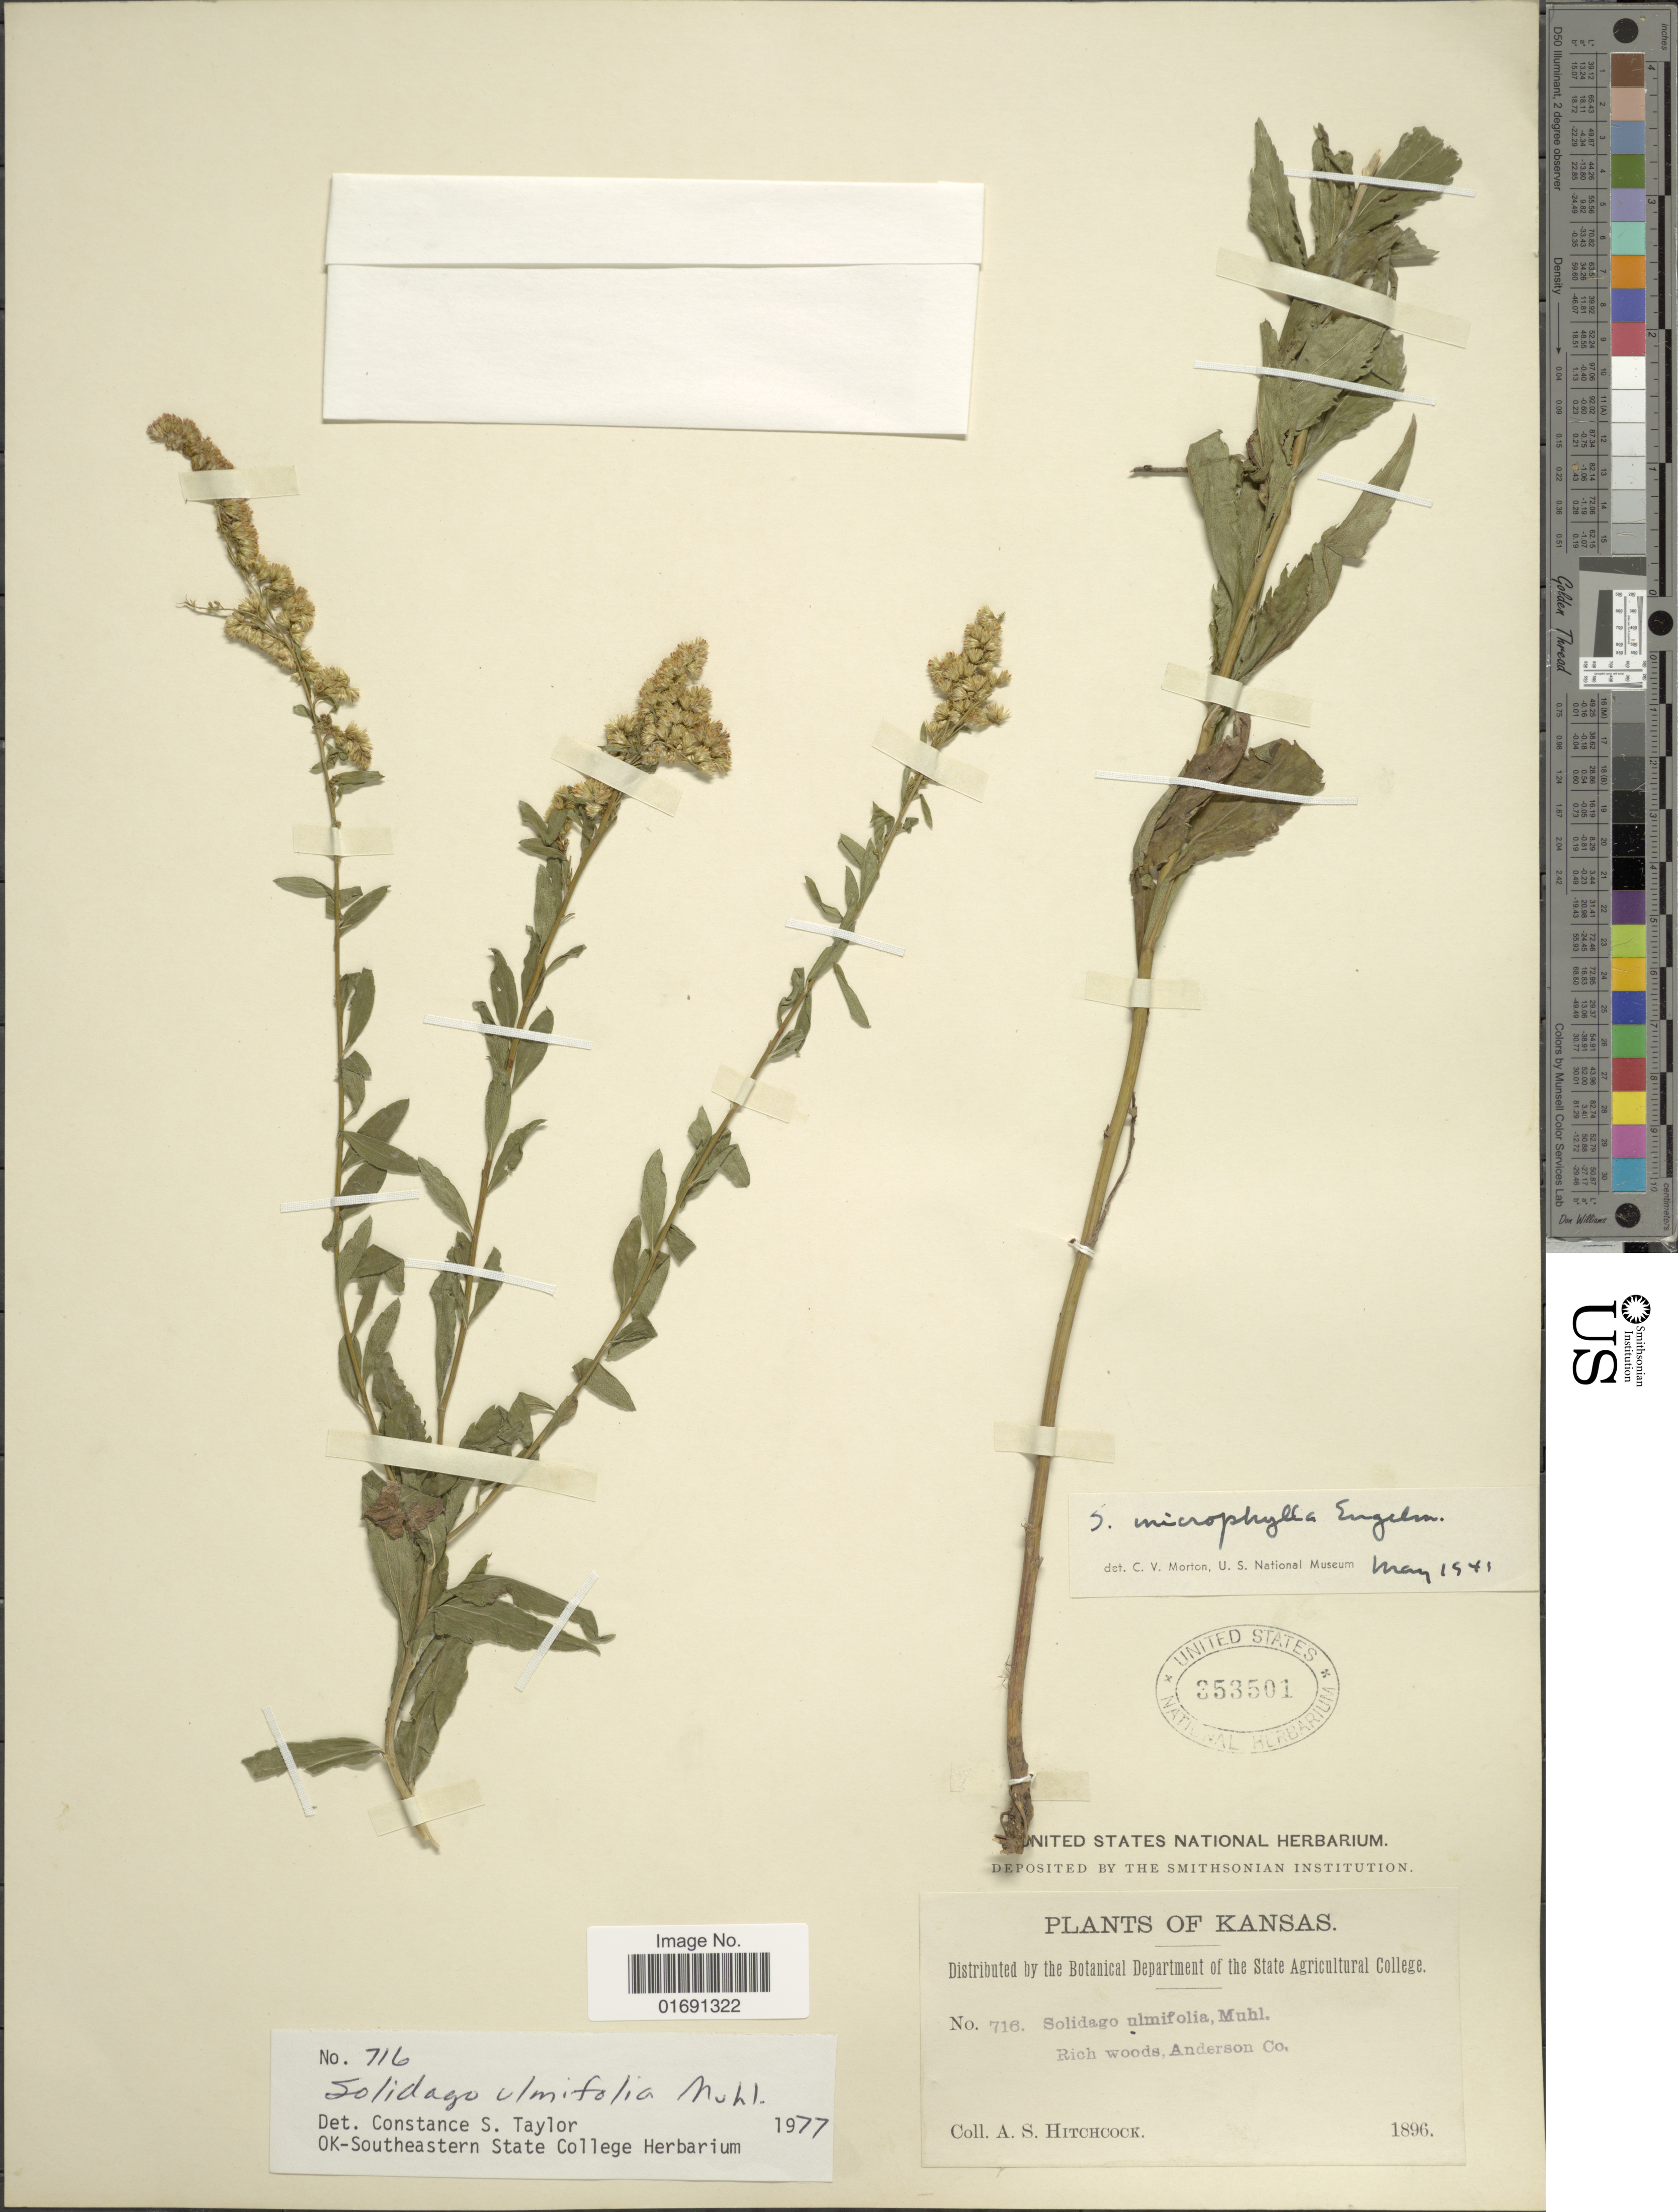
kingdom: Plantae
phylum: Tracheophyta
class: Magnoliopsida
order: Asterales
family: Asteraceae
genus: Solidago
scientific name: Solidago ulmifolia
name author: Muhl. ex Willd.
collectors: A. S. Hitchcock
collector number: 716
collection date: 1896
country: United States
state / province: Kansas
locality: Anderson Co.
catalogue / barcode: US 353501